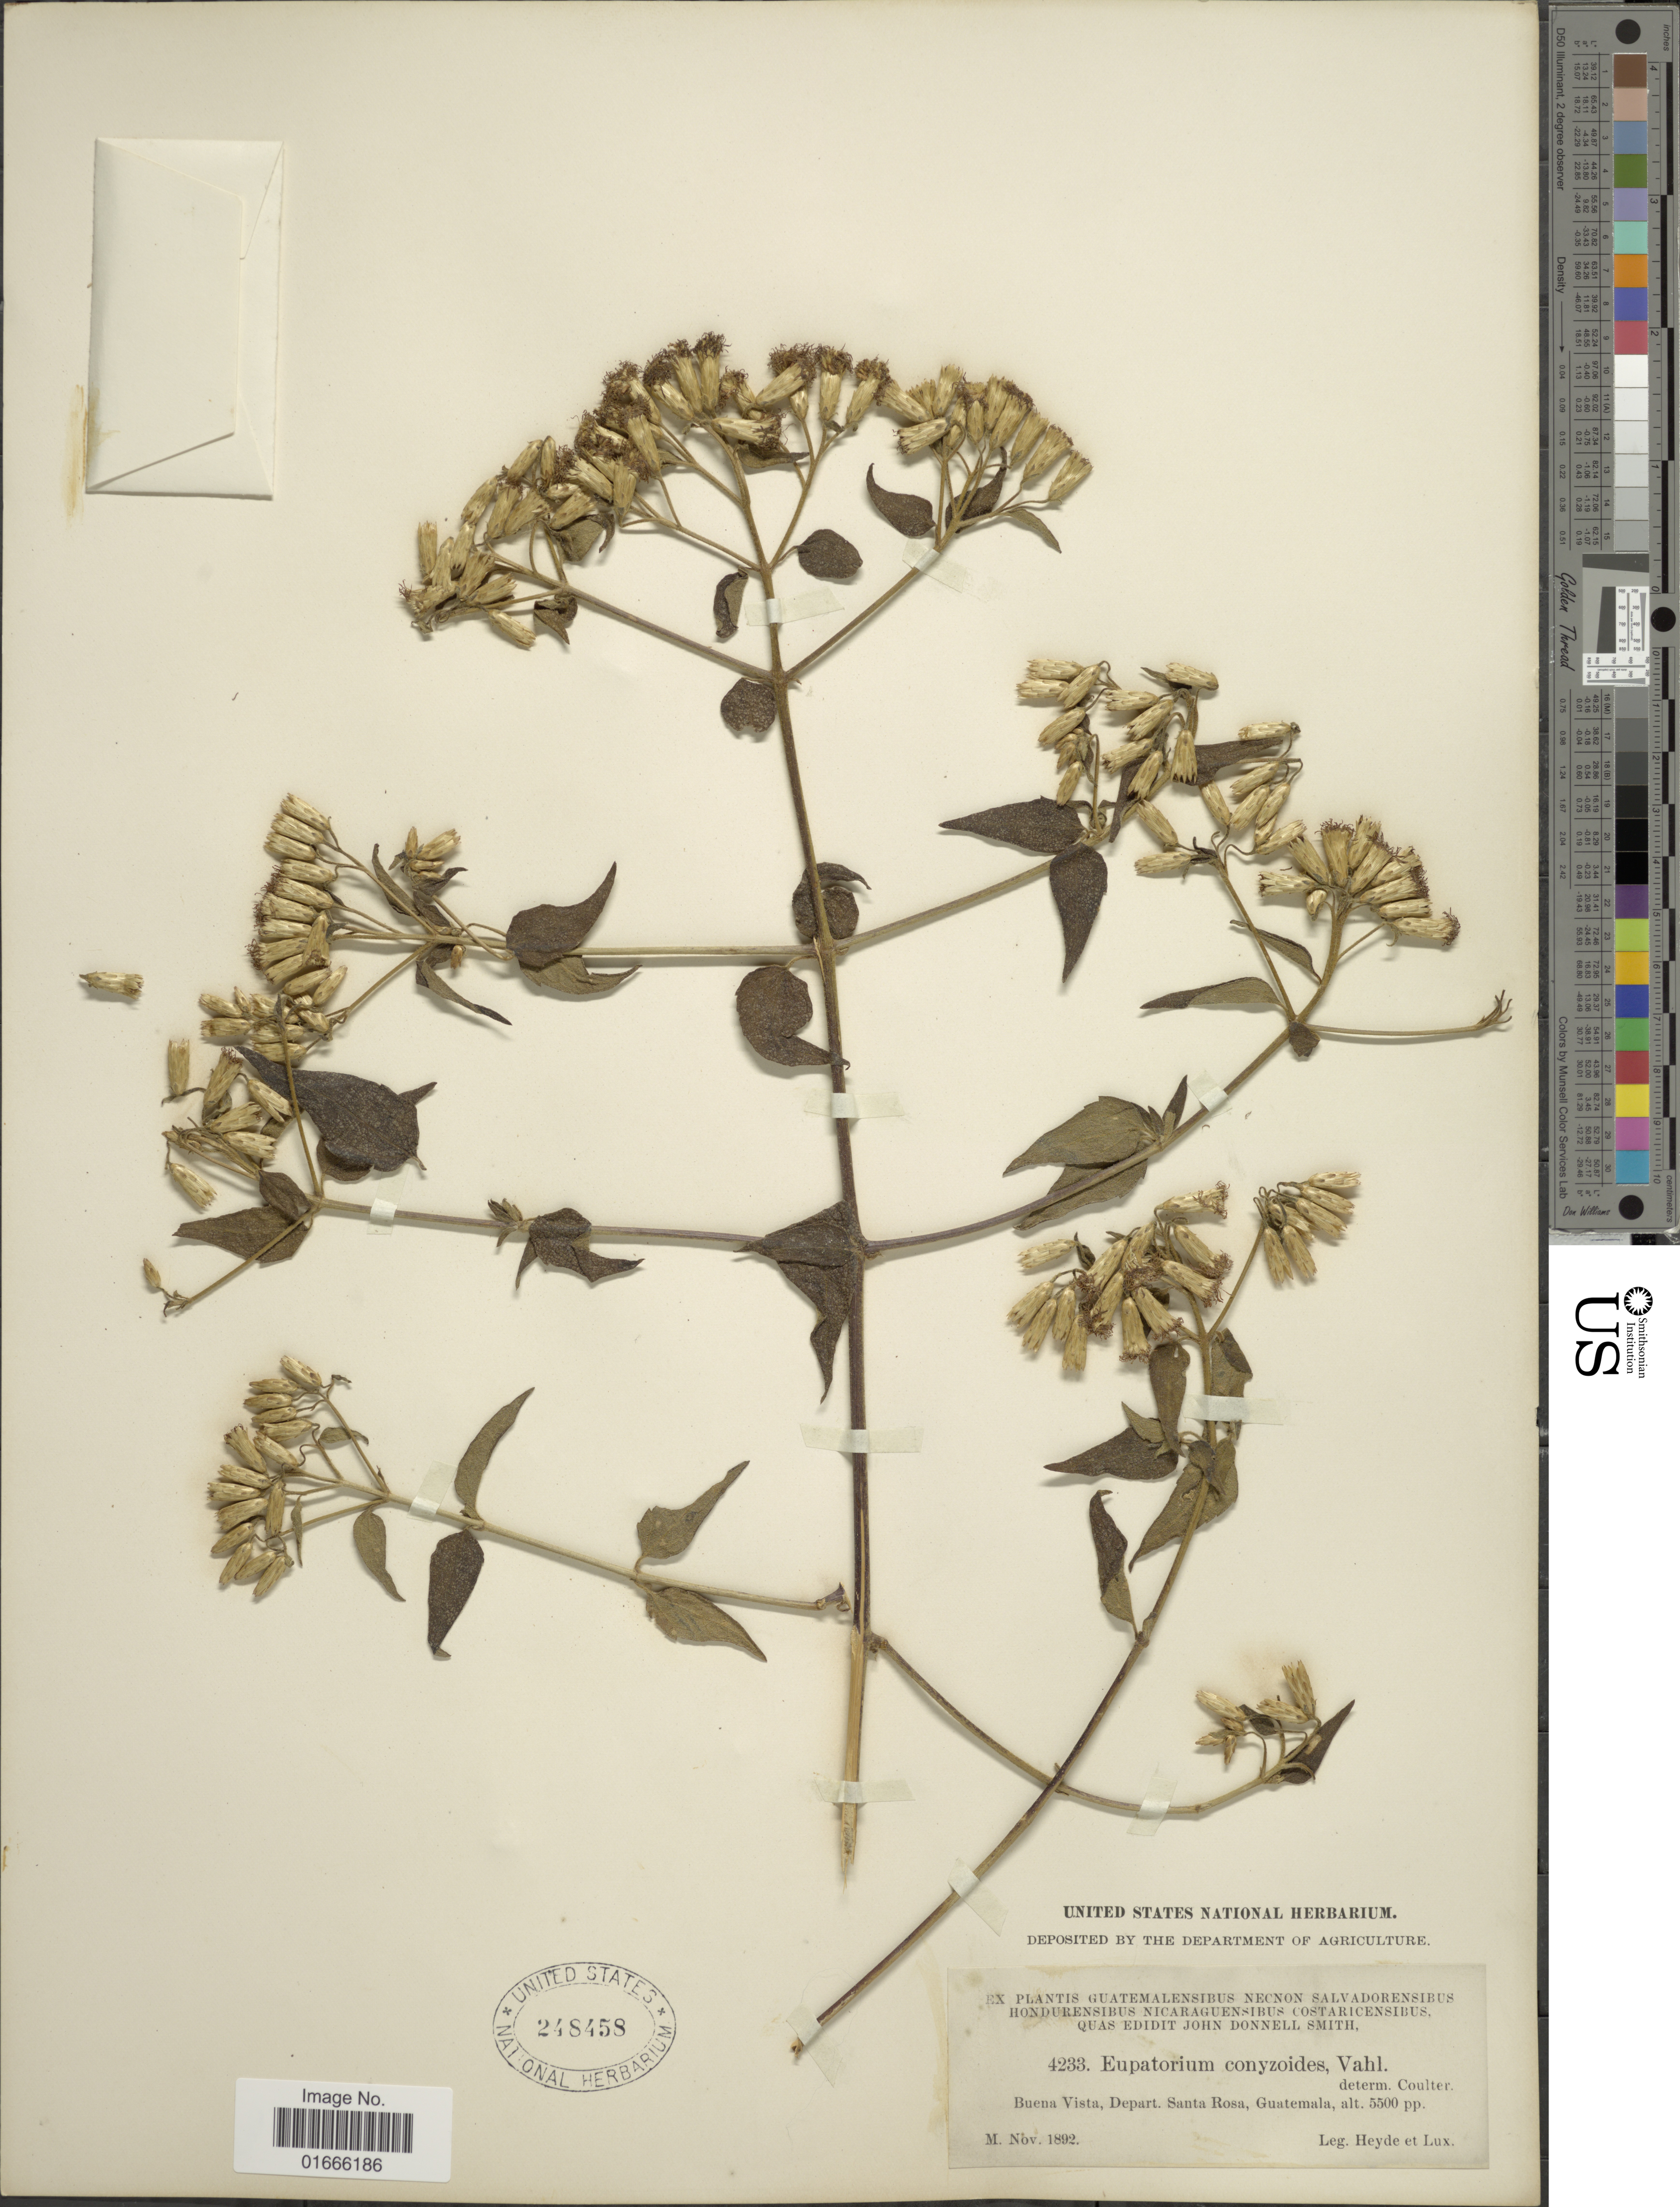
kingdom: Plantae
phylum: Tracheophyta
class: Magnoliopsida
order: Asterales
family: Asteraceae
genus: Chromolaena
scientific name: Chromolaena odorata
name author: (L.) R.M. King & H. Rob.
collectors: Heyde & Lux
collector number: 4233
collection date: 1892-11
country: Guatemala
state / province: Santa Rosa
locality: Buena Vista, Depart, Santa Rosa.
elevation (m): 1676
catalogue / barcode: US 248458